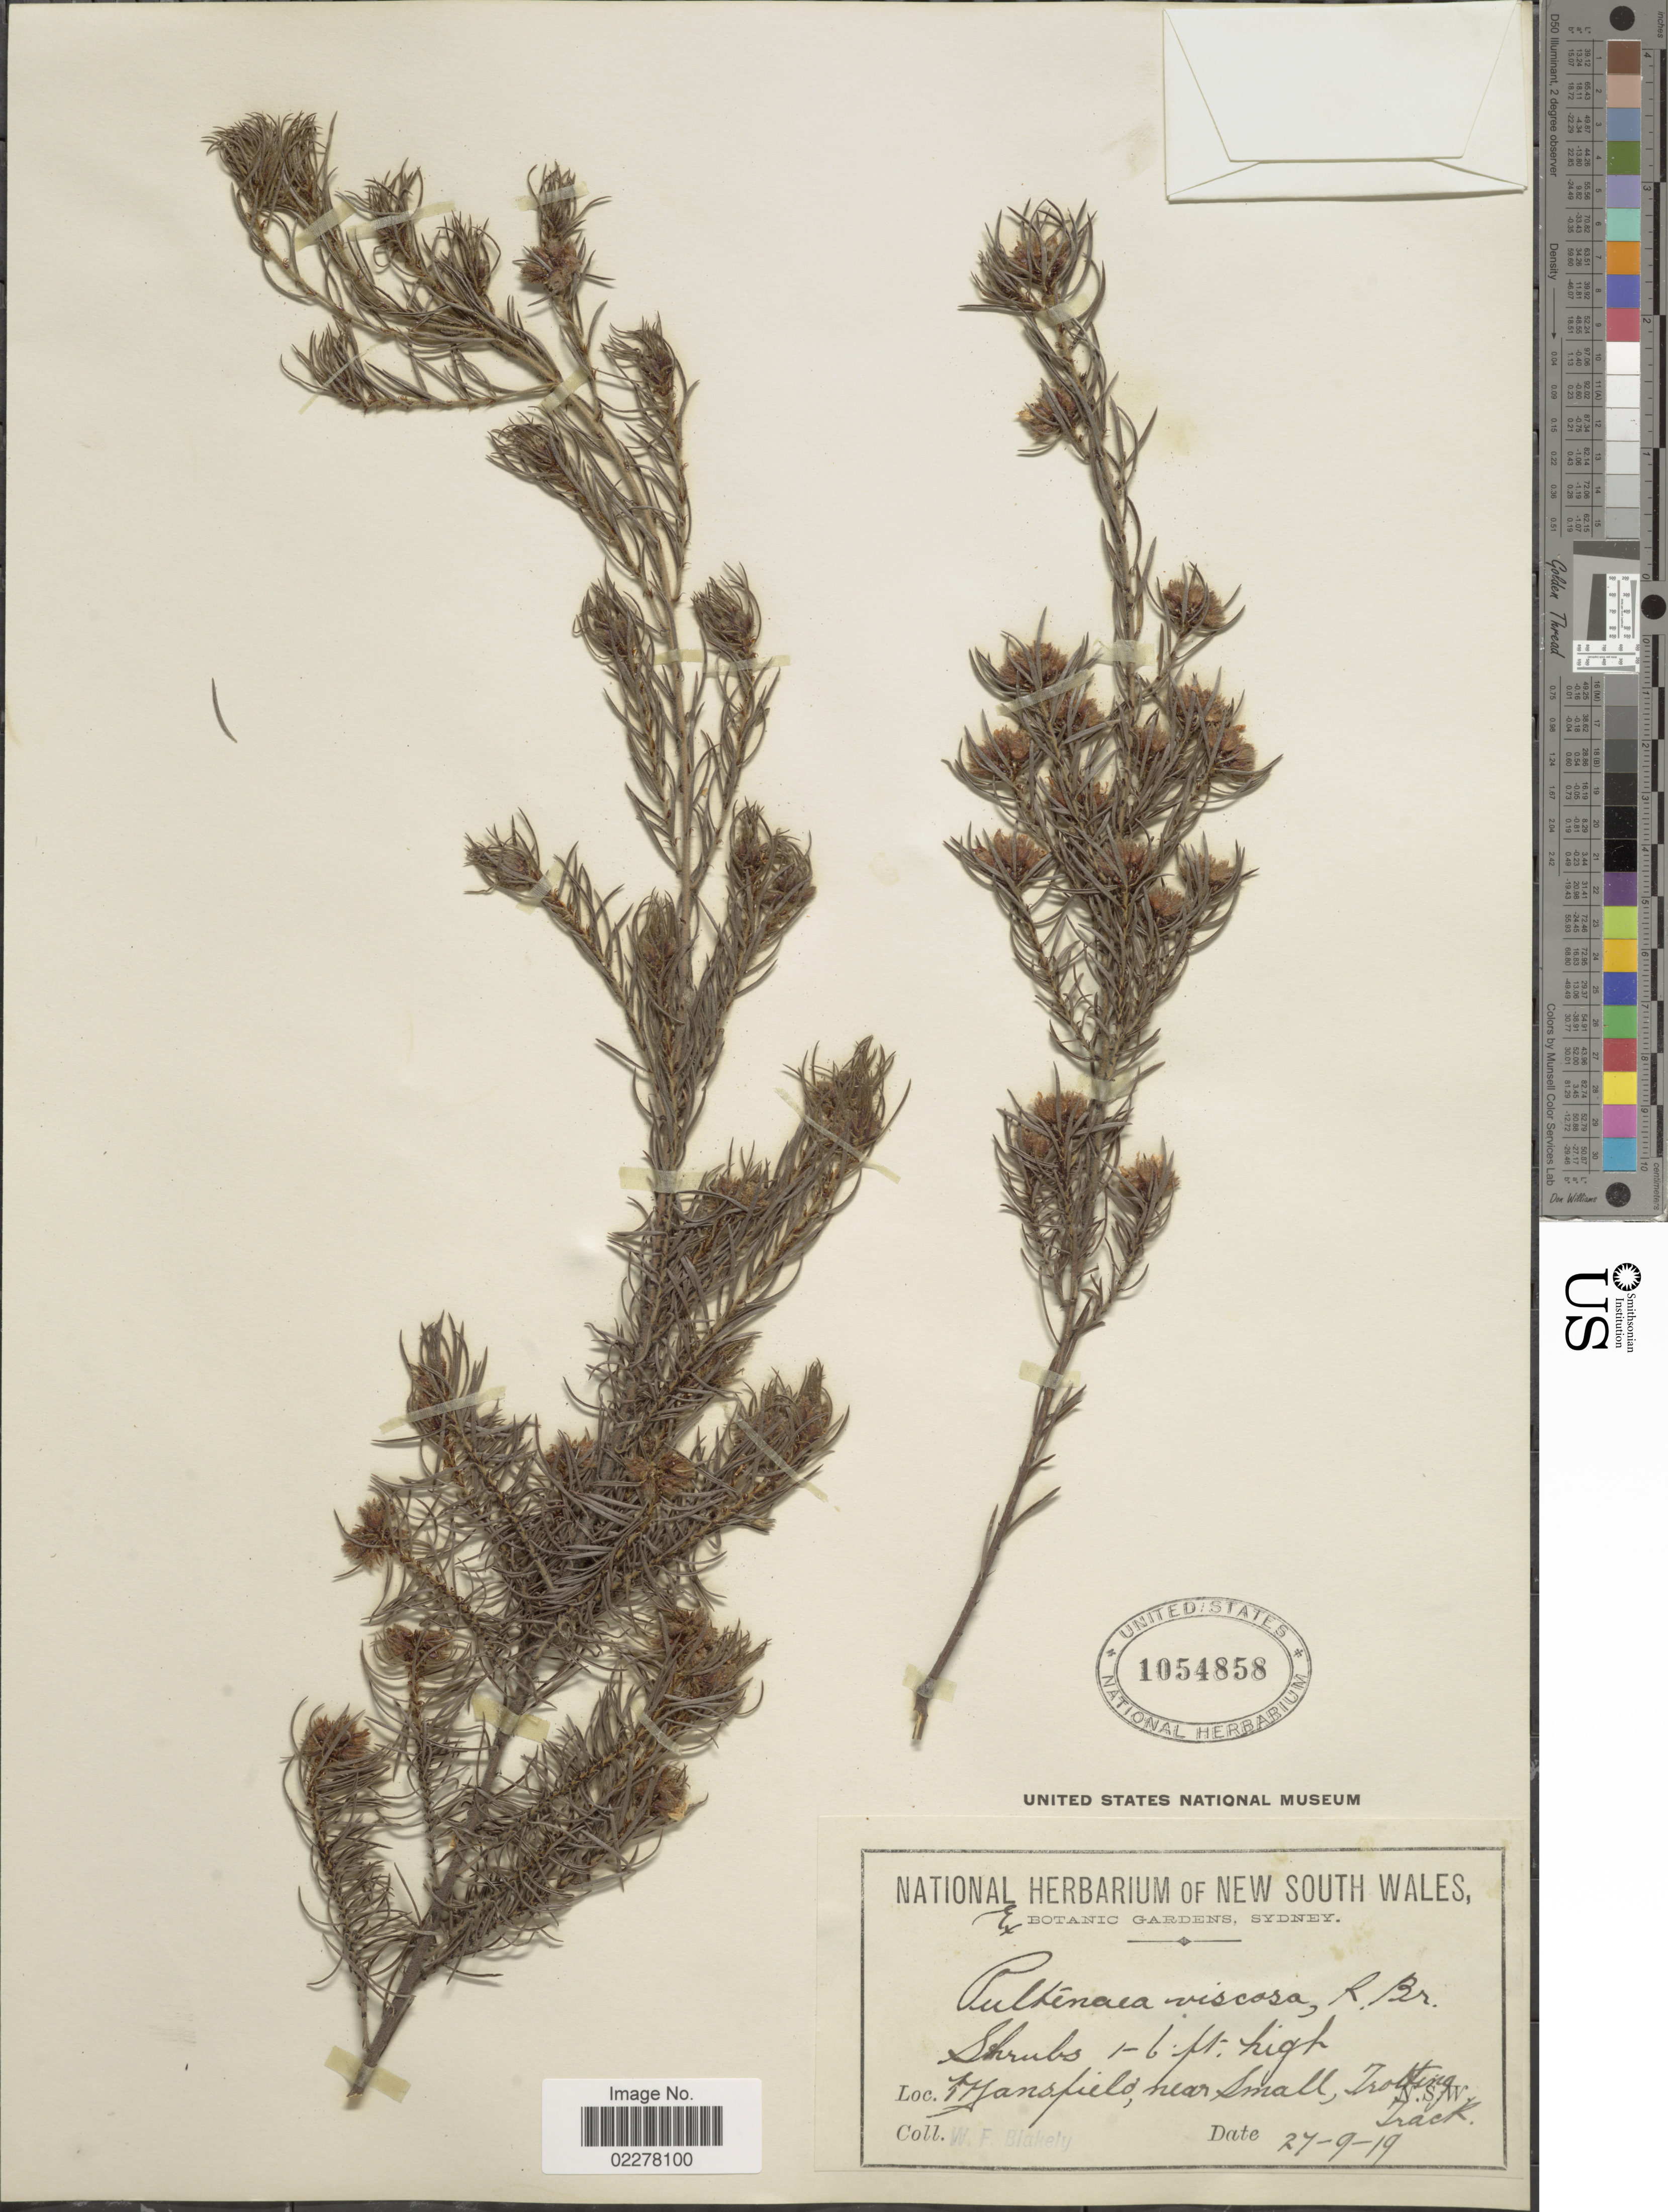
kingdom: Plantae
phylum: Tracheophyta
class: Magnoliopsida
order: Fabales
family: Fabaceae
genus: Pultenaea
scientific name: Pultenaea viscosa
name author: Benth.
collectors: W. Blakely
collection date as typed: Transcribed d/m/y: 27/9/19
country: Australia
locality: Mansfield, near small Trotting Track.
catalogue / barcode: US 1054858